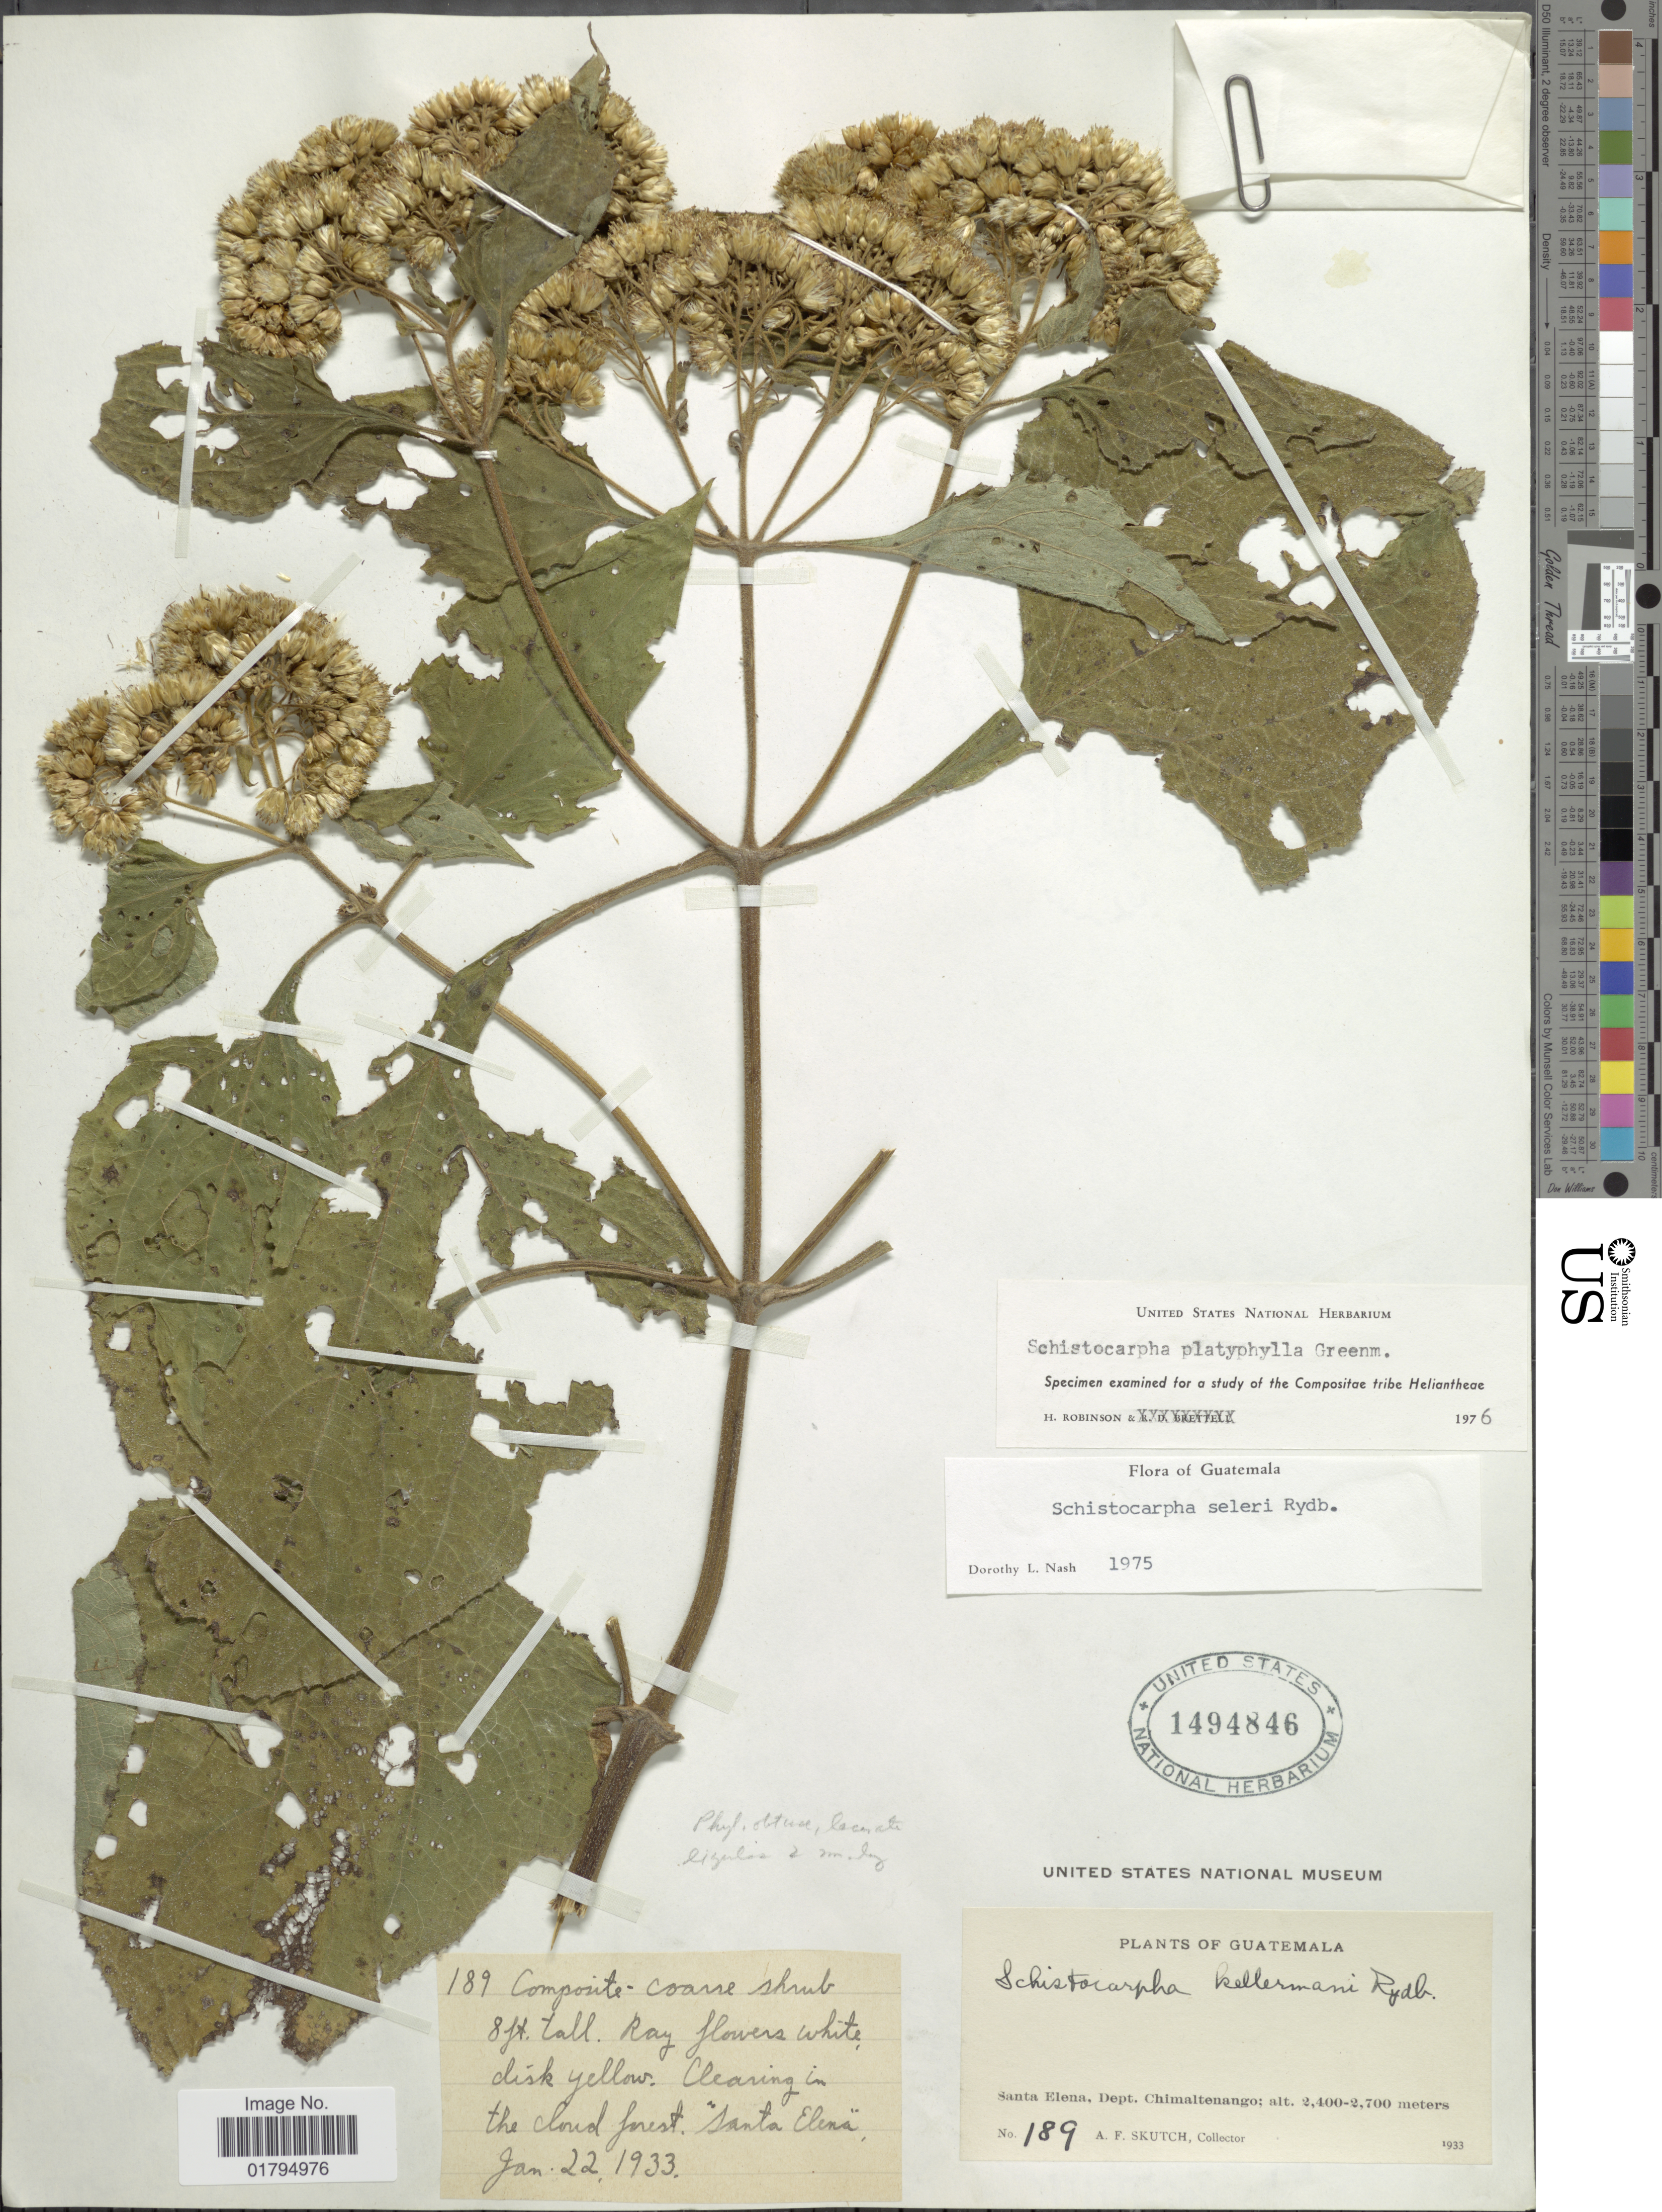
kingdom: Plantae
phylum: Tracheophyta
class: Magnoliopsida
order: Asterales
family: Asteraceae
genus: Schistocarpha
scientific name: Schistocarpha platyphylla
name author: Greenm.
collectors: A. F. Skutch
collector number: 189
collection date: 1933-01-22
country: Guatemala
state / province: Chimaltenango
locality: Santa Elena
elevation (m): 2400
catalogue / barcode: US 1494846